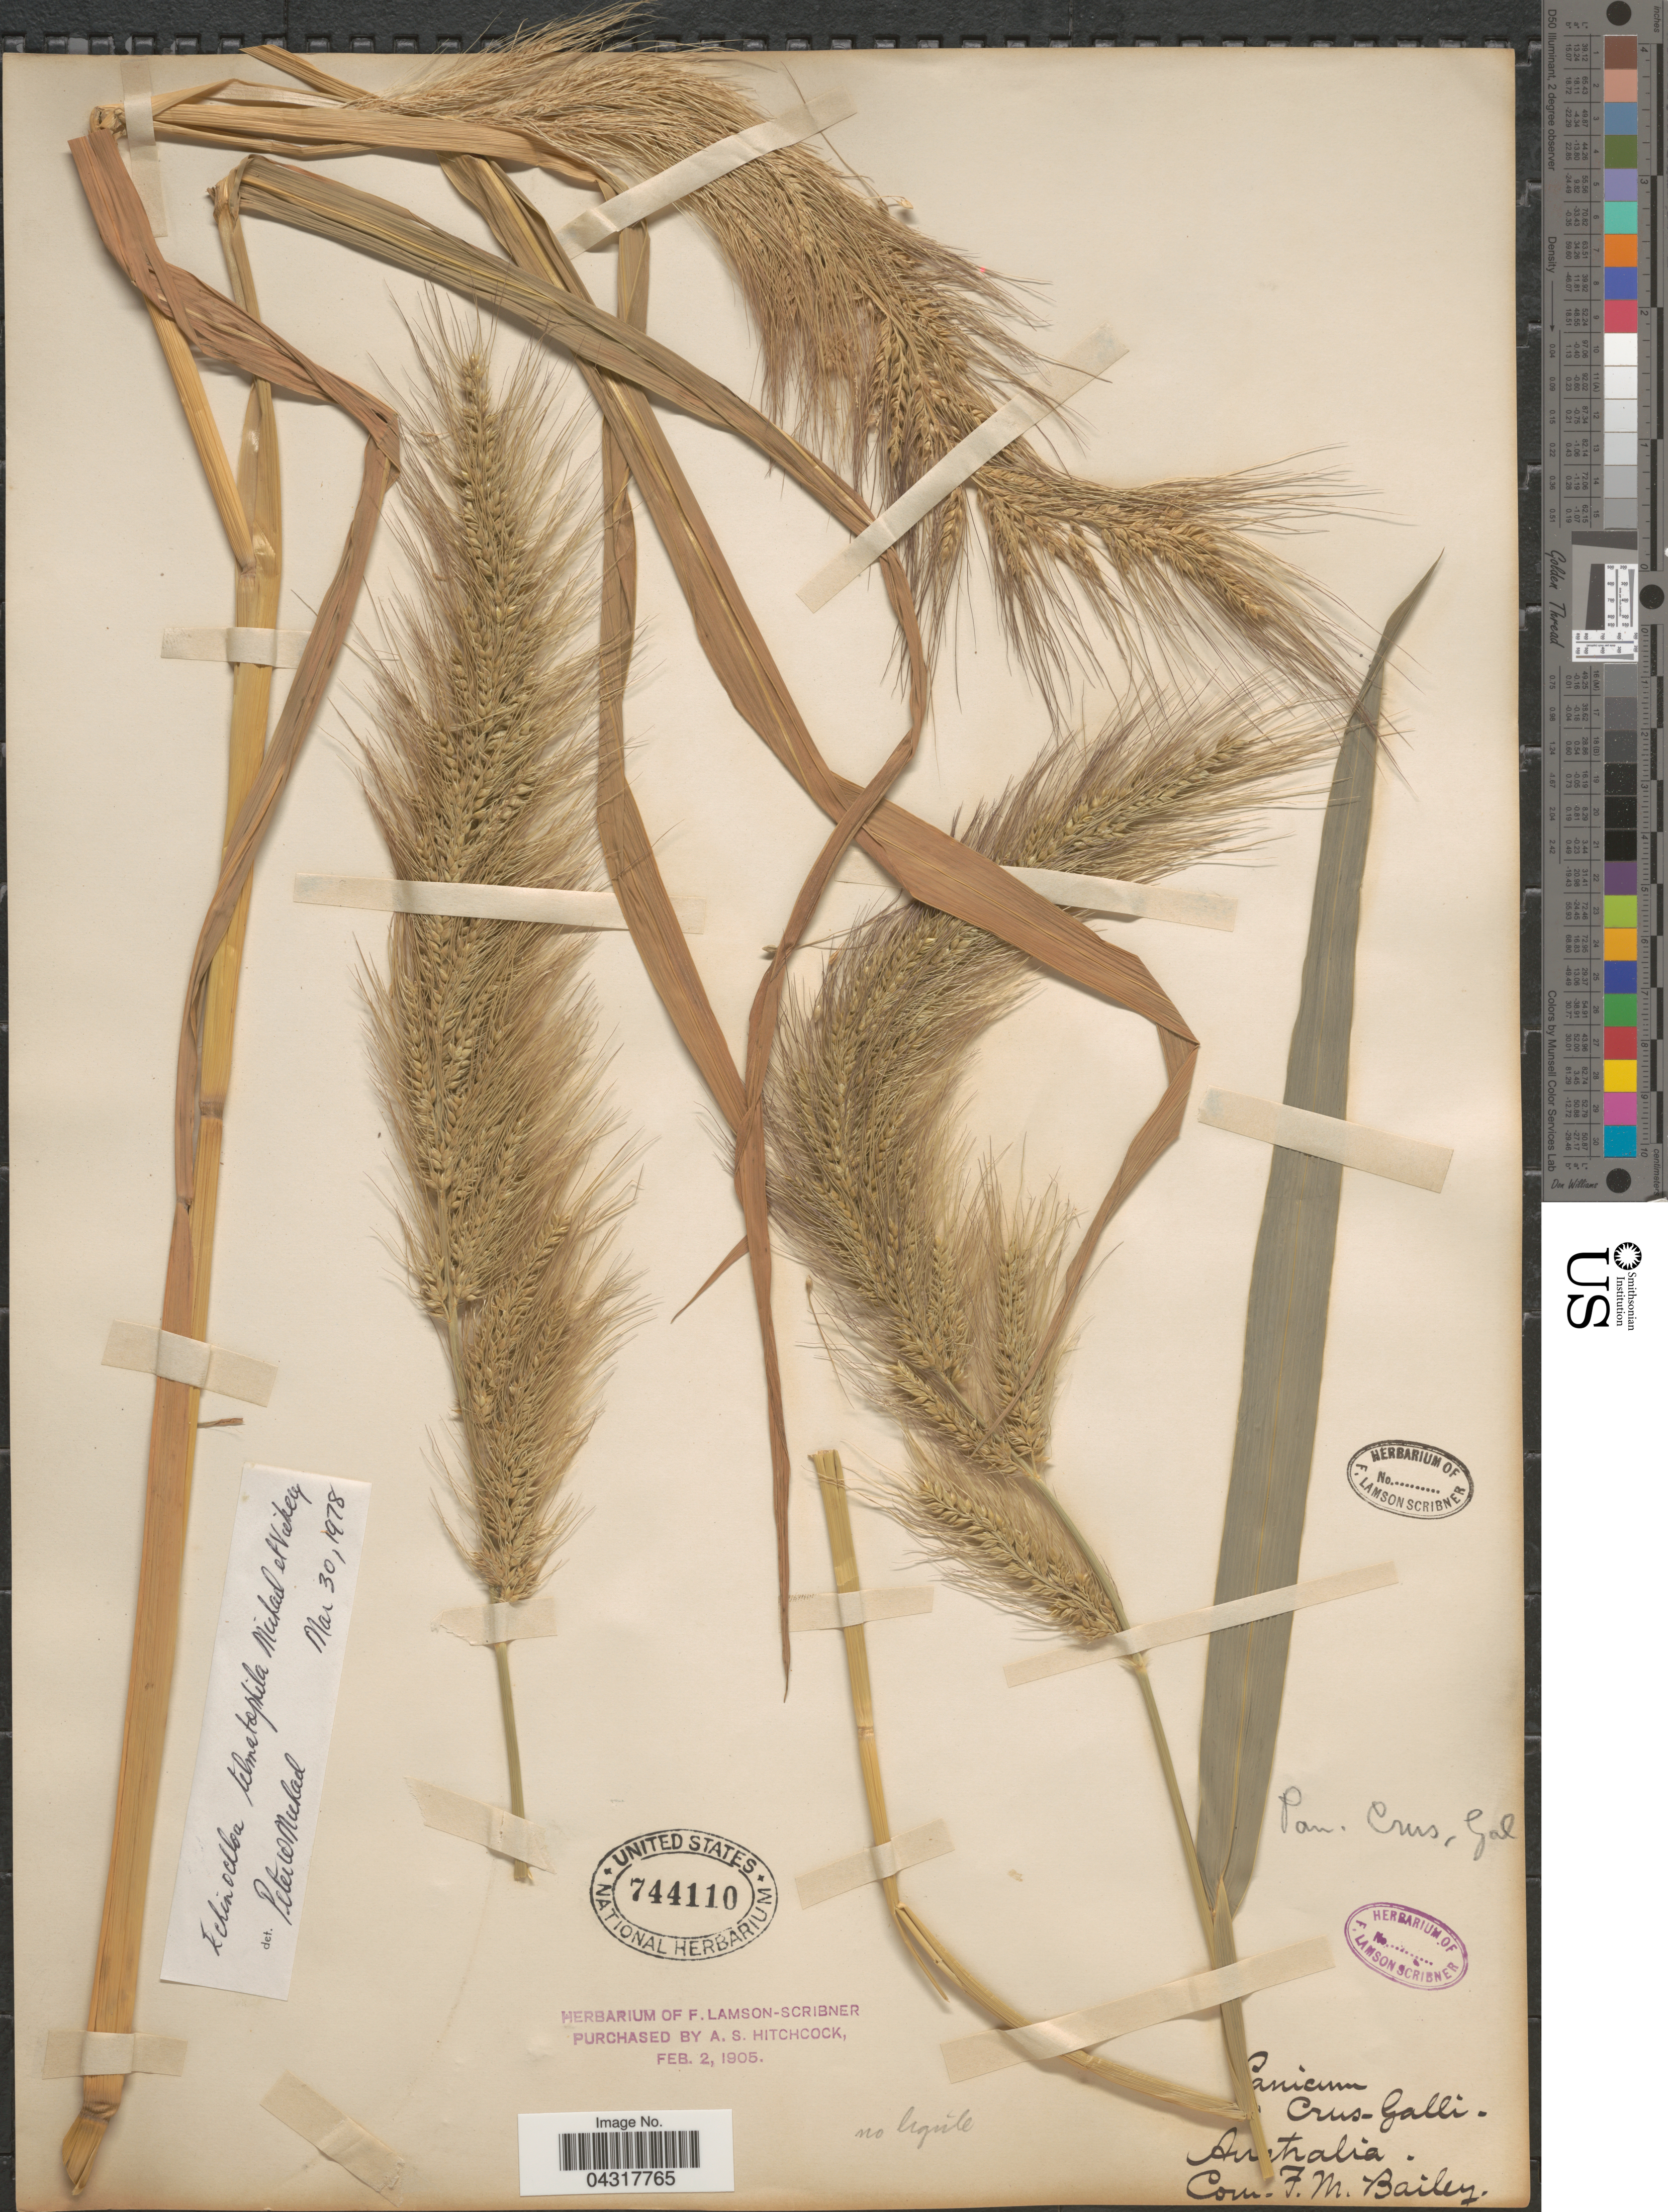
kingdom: Plantae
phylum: Tracheophyta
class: Liliopsida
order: Poales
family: Poaceae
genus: Echinochloa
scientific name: Echinochloa telmatophila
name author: P.W. Michael & Vickery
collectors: ex herb. F. Lamson Scribner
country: Australia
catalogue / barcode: US 744110